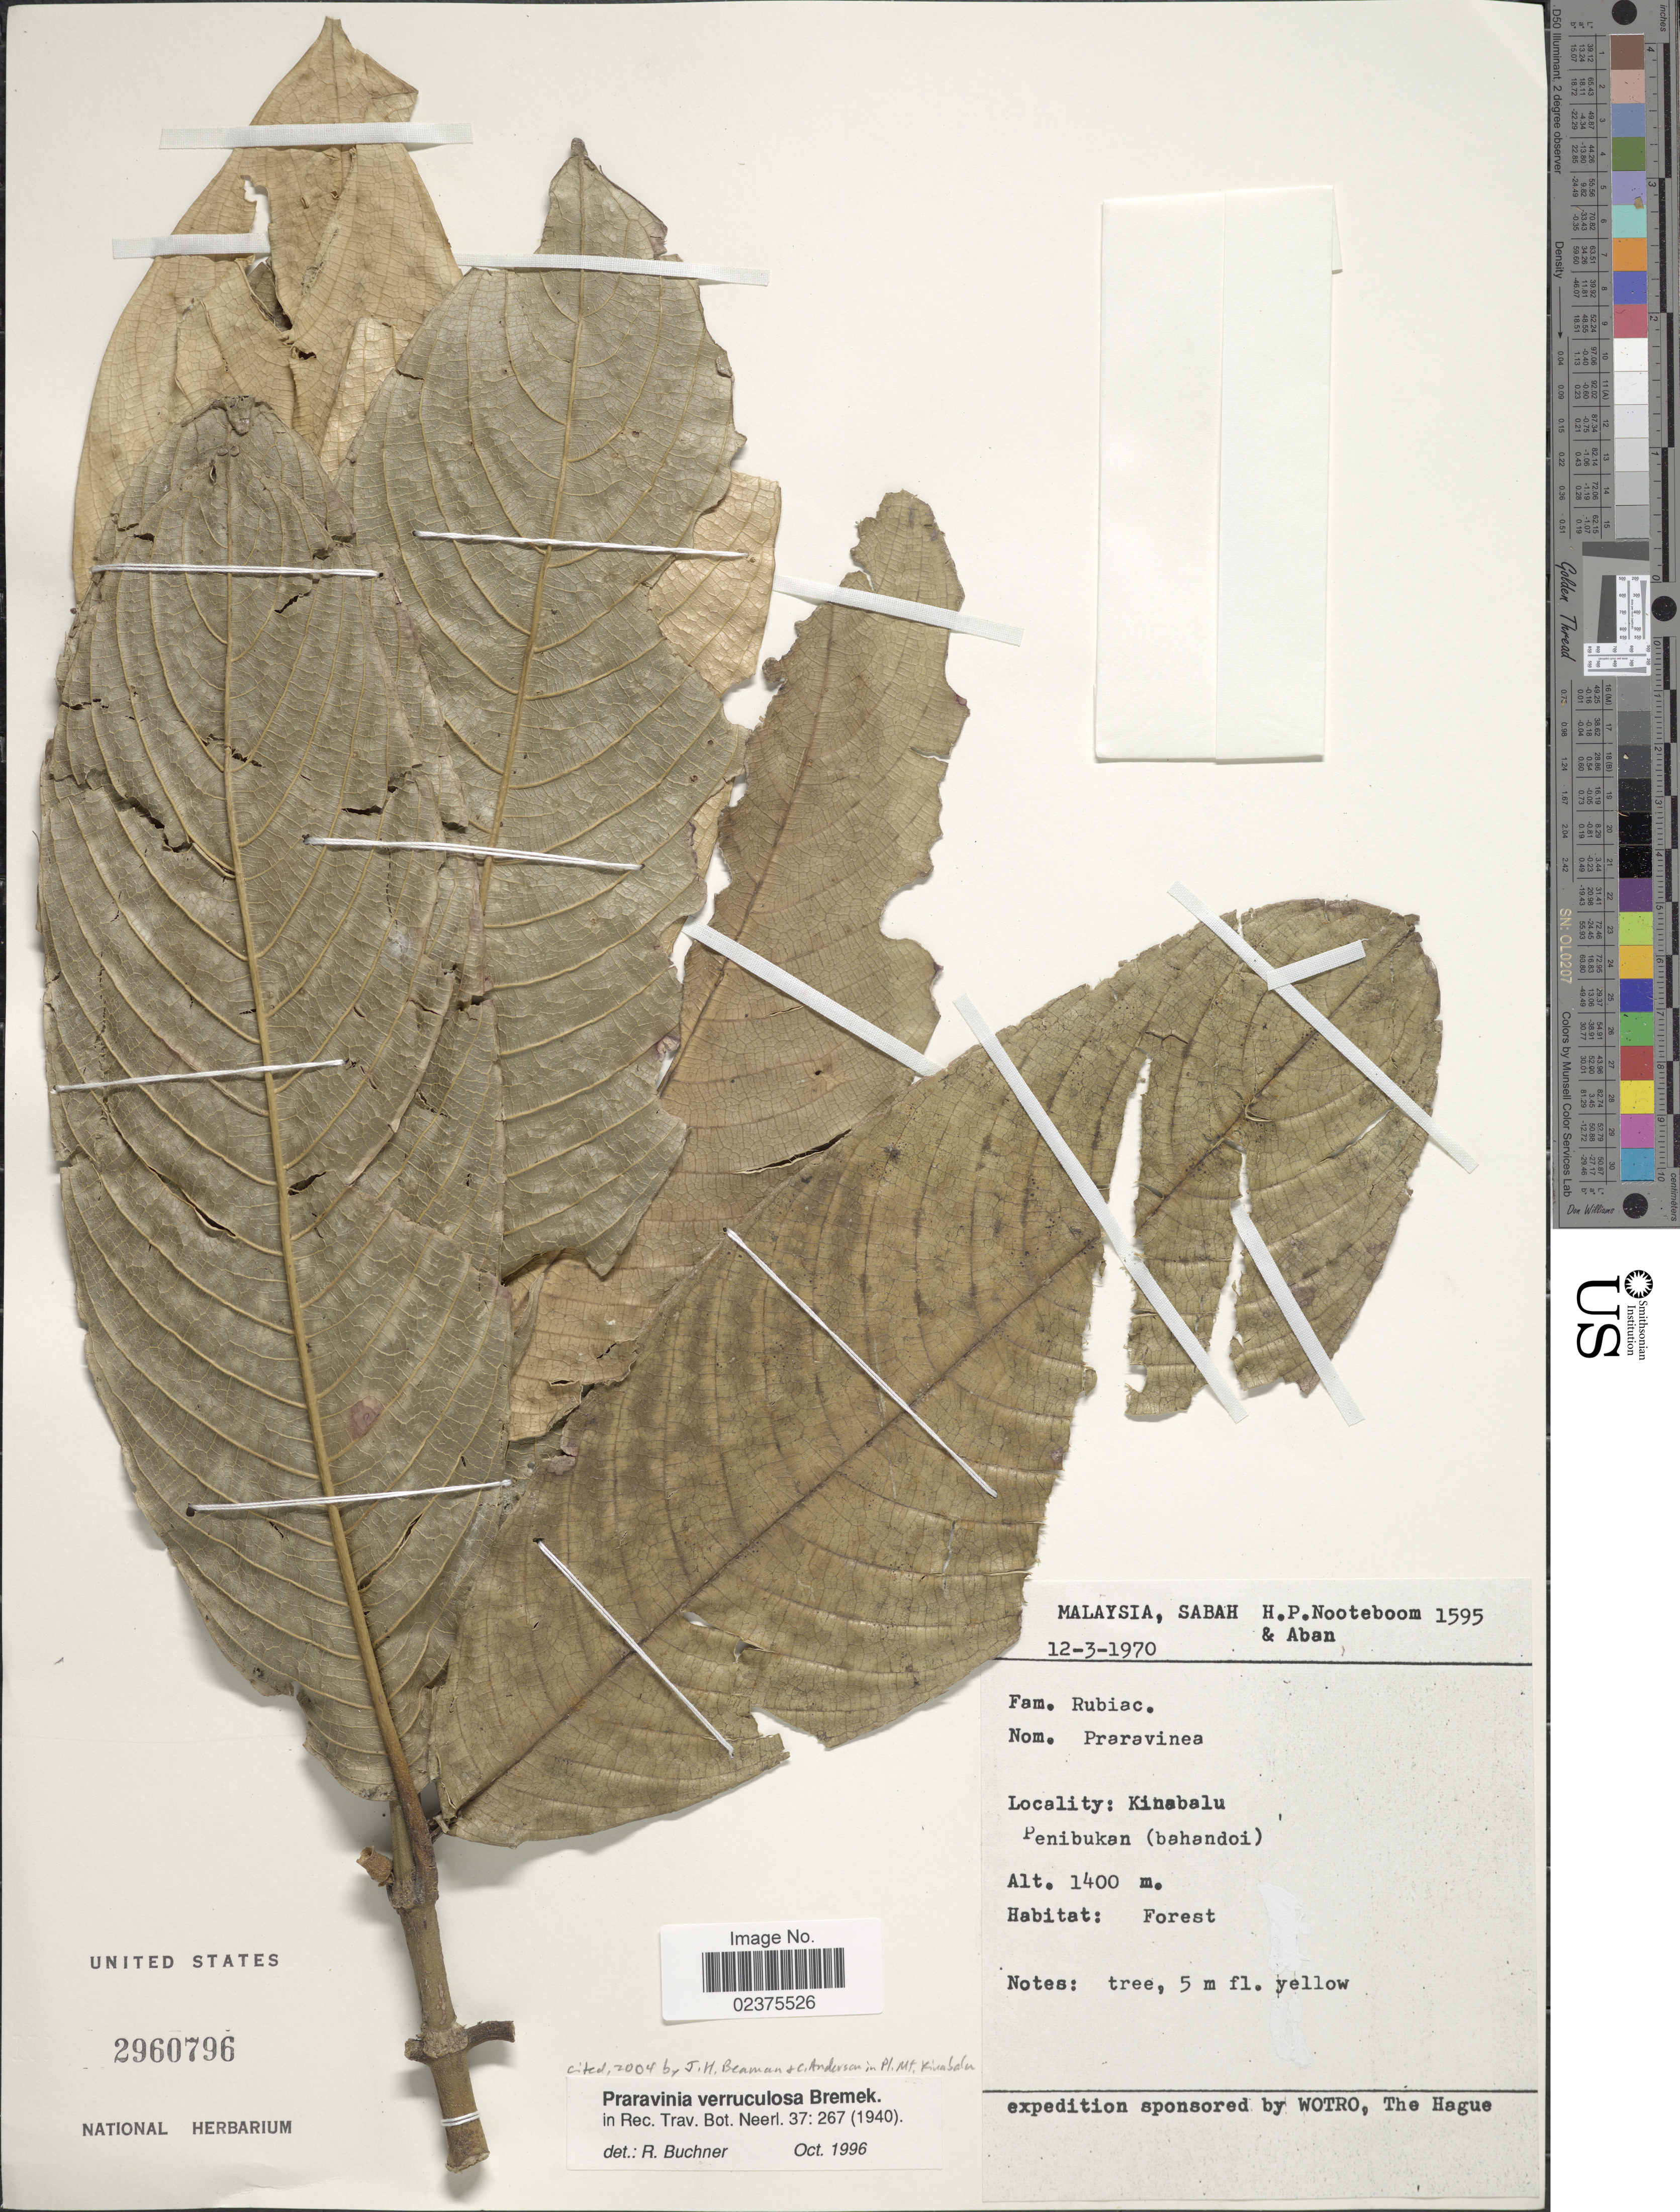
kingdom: Plantae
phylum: Tracheophyta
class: Magnoliopsida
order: Gentianales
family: Rubiaceae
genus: Praravinia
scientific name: Praravinia verruculosa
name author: Bremek.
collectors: H. P. Nooteboom & -- Aban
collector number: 1595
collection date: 1970-03-12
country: Malaysia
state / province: Sabah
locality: Malaysia, Sabah, Kinabalu, Penihukan (bahandoi)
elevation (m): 1400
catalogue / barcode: US 2960796